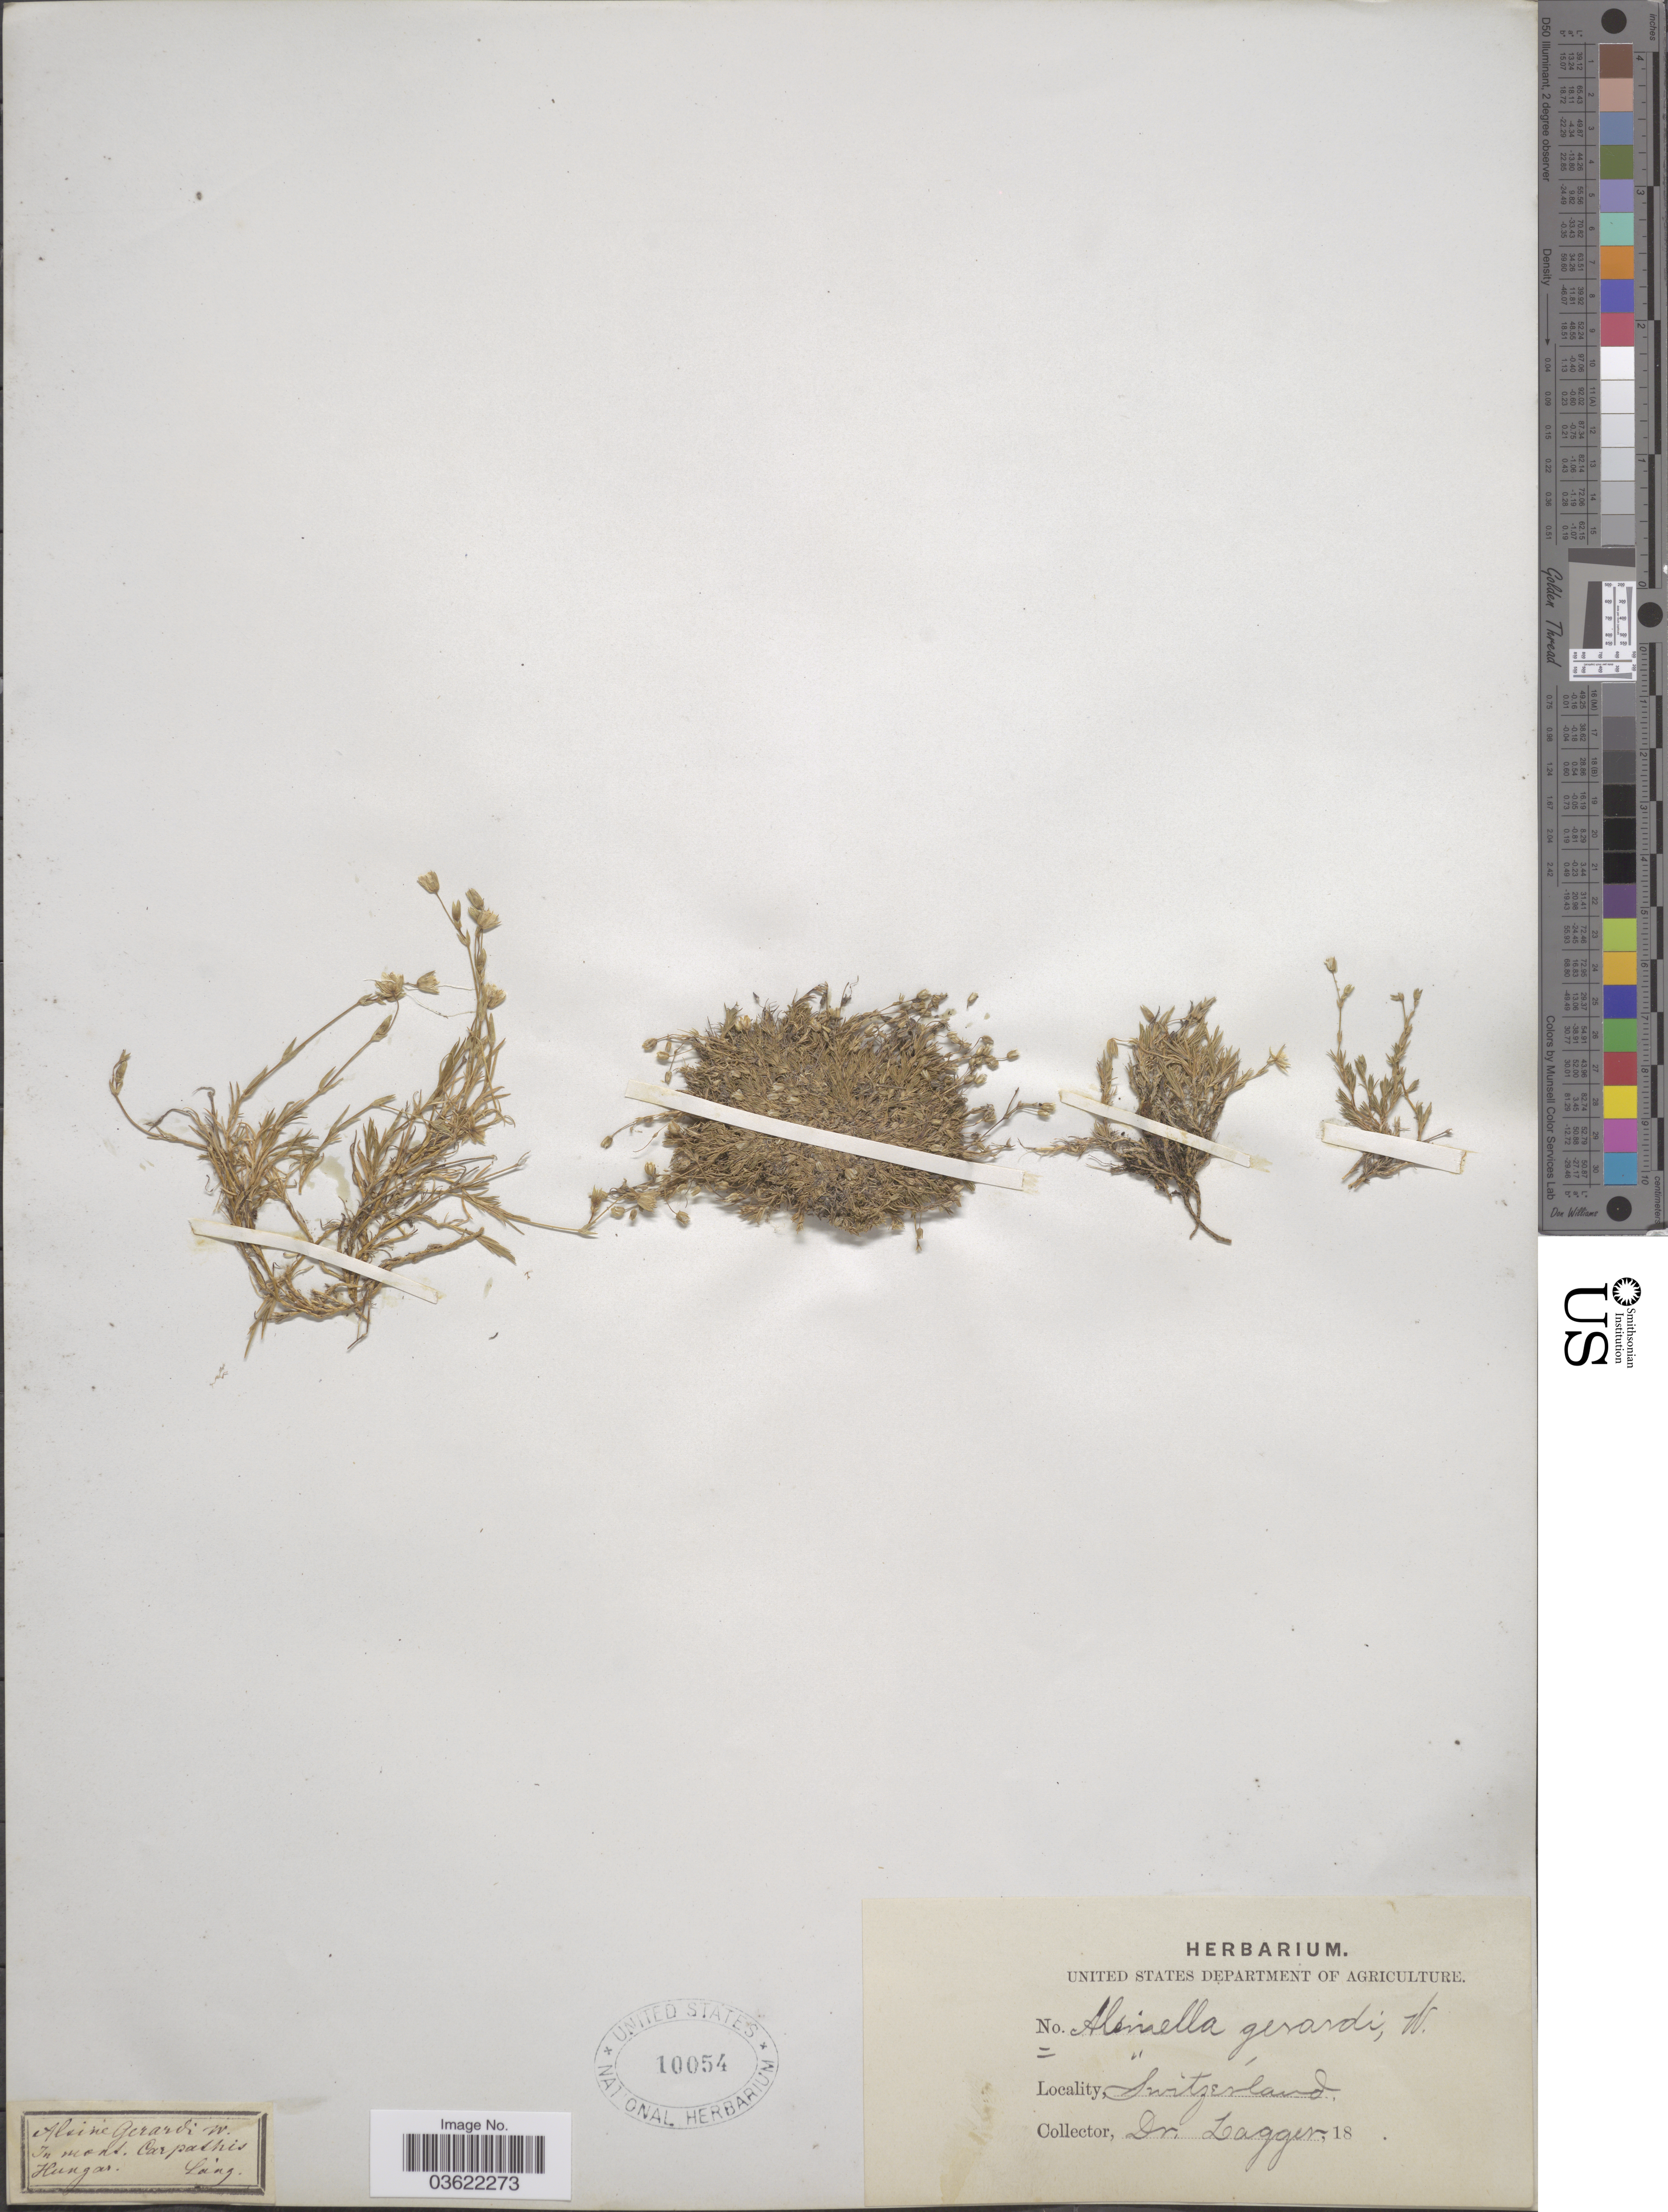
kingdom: Plantae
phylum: Tracheophyta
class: Magnoliopsida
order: Caryophyllales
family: Caryophyllaceae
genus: Arenaria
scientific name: Arenaria gerardii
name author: Willd.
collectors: -- Lang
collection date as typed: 18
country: Switzerland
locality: In mont. Carpathis Hungar.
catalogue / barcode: US 10054